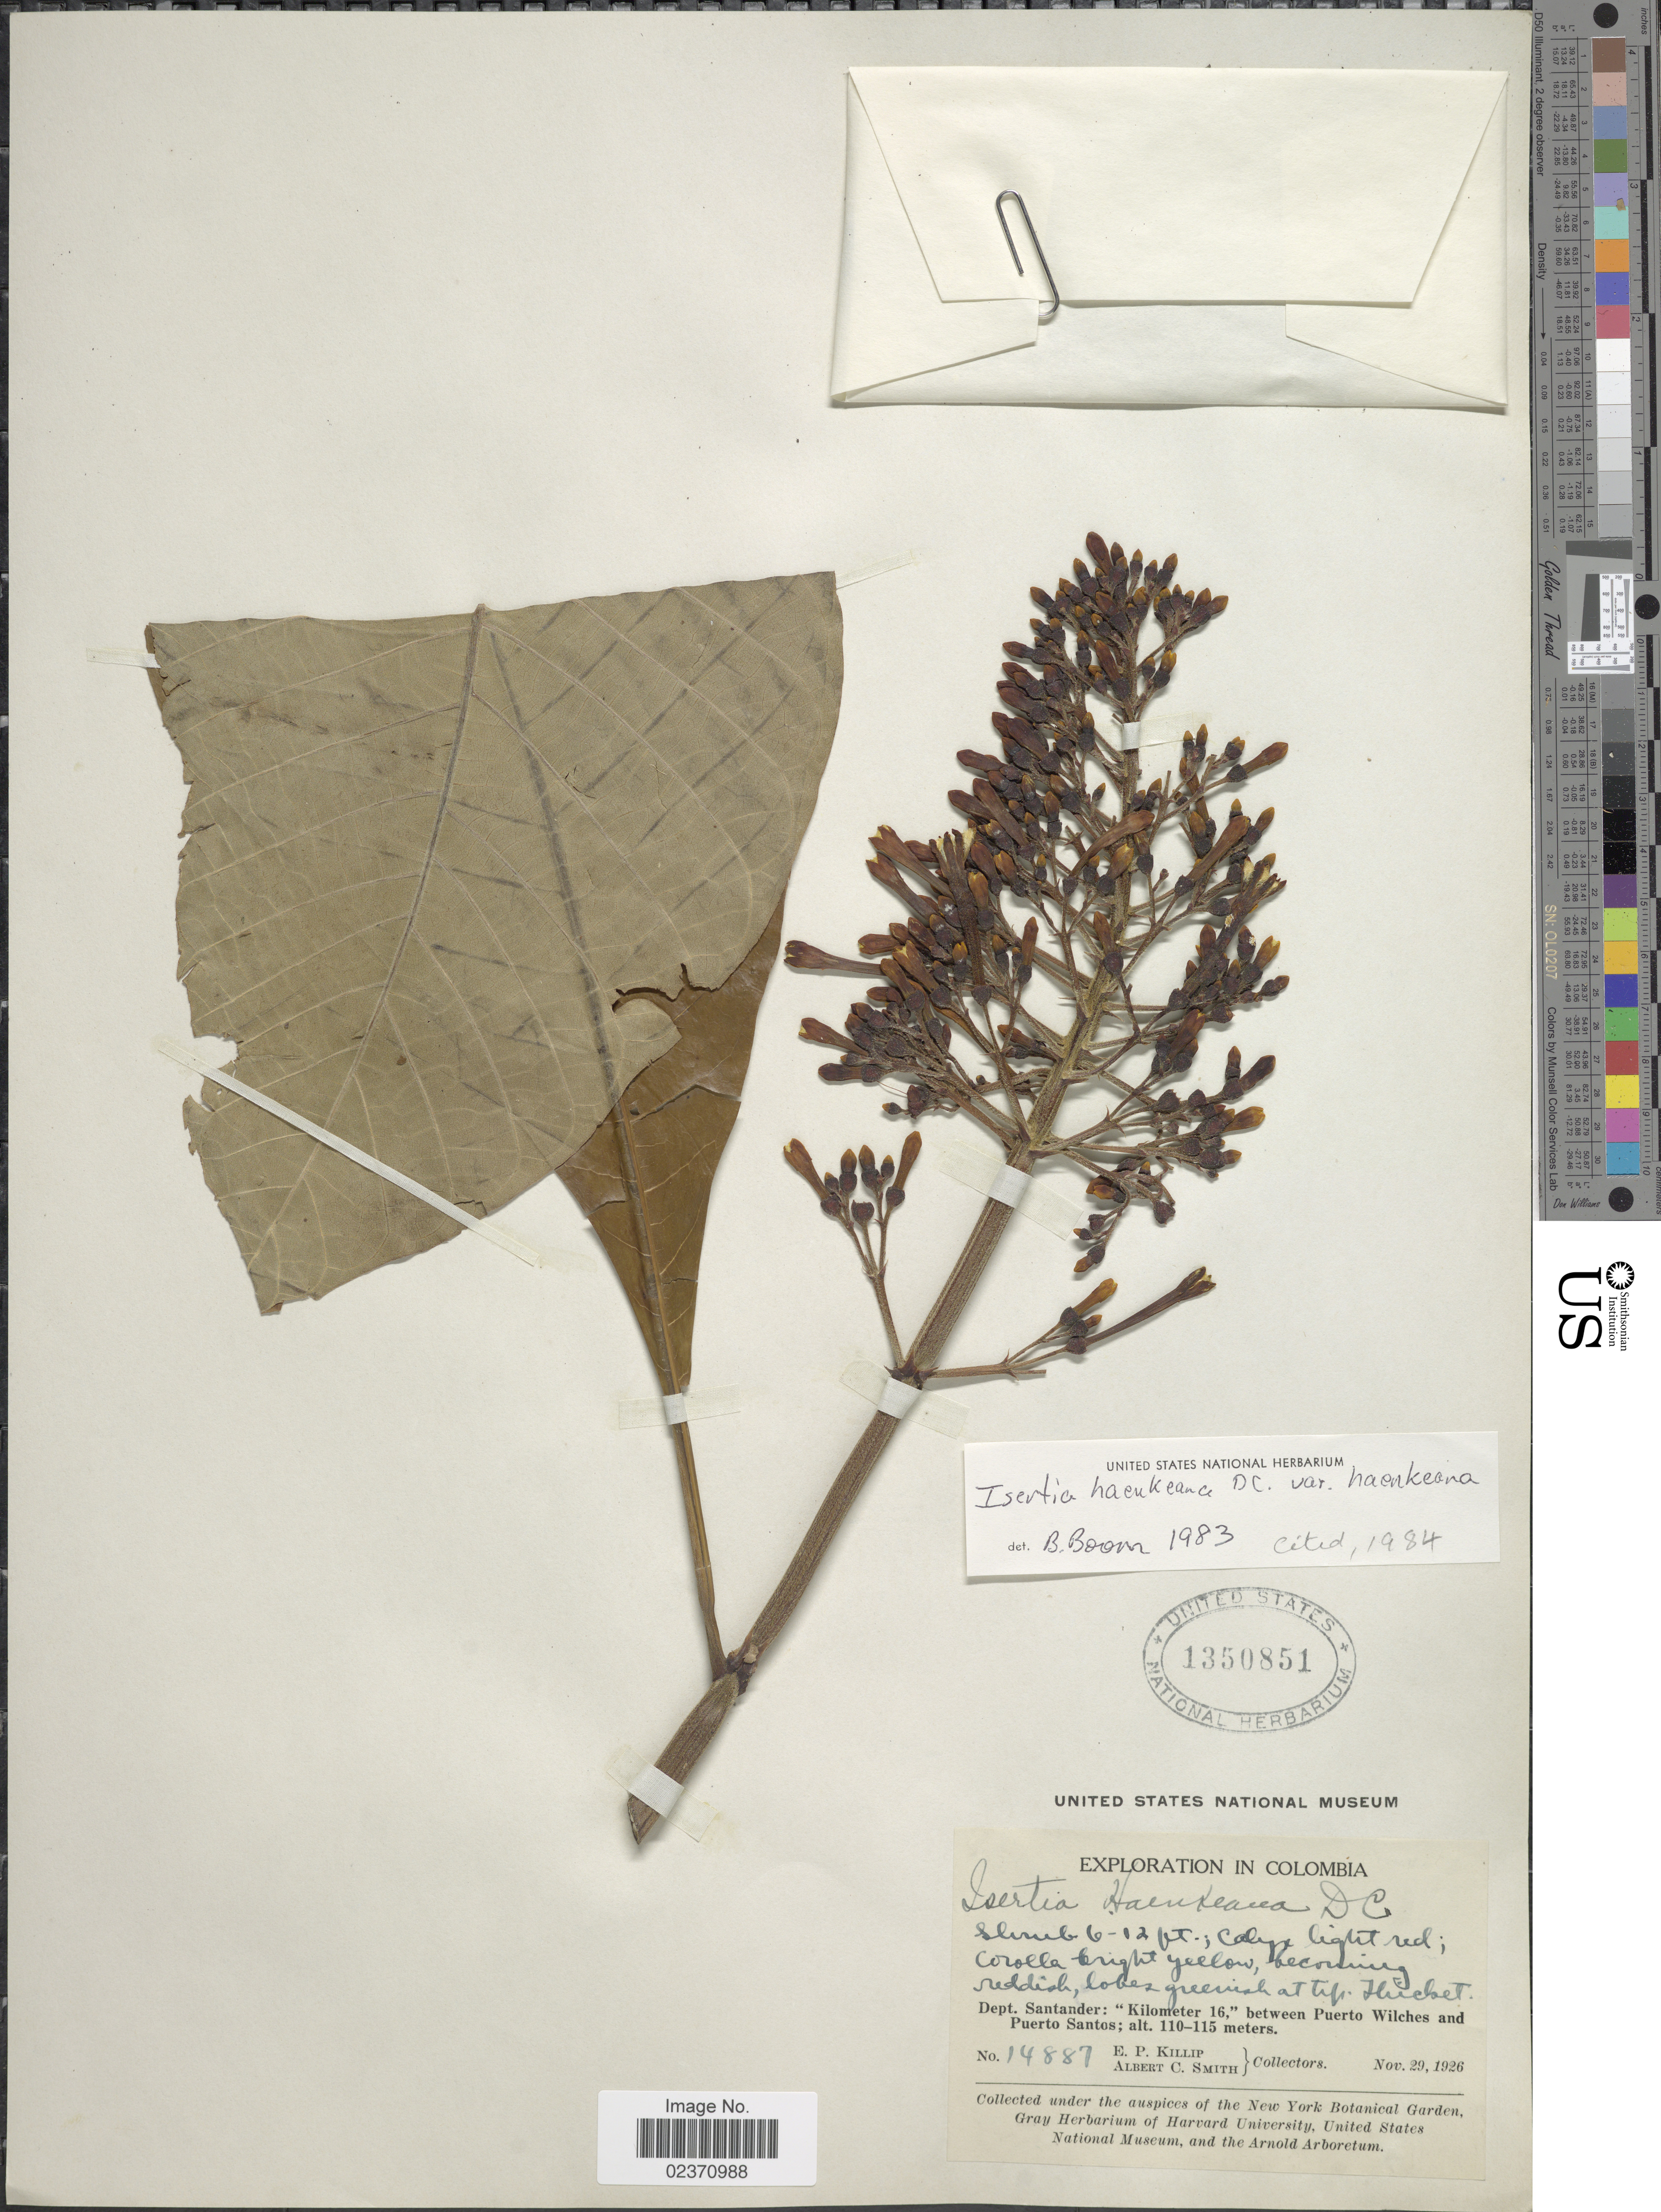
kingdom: Plantae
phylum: Tracheophyta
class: Magnoliopsida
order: Gentianales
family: Rubiaceae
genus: Isertia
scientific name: Isertia haenkeana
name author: DC.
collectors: E. P. Killip & A. C. Smith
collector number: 14887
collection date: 1926-11-29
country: Colombia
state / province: Santander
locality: Kilometer 16,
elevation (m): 110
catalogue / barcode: US 1350851